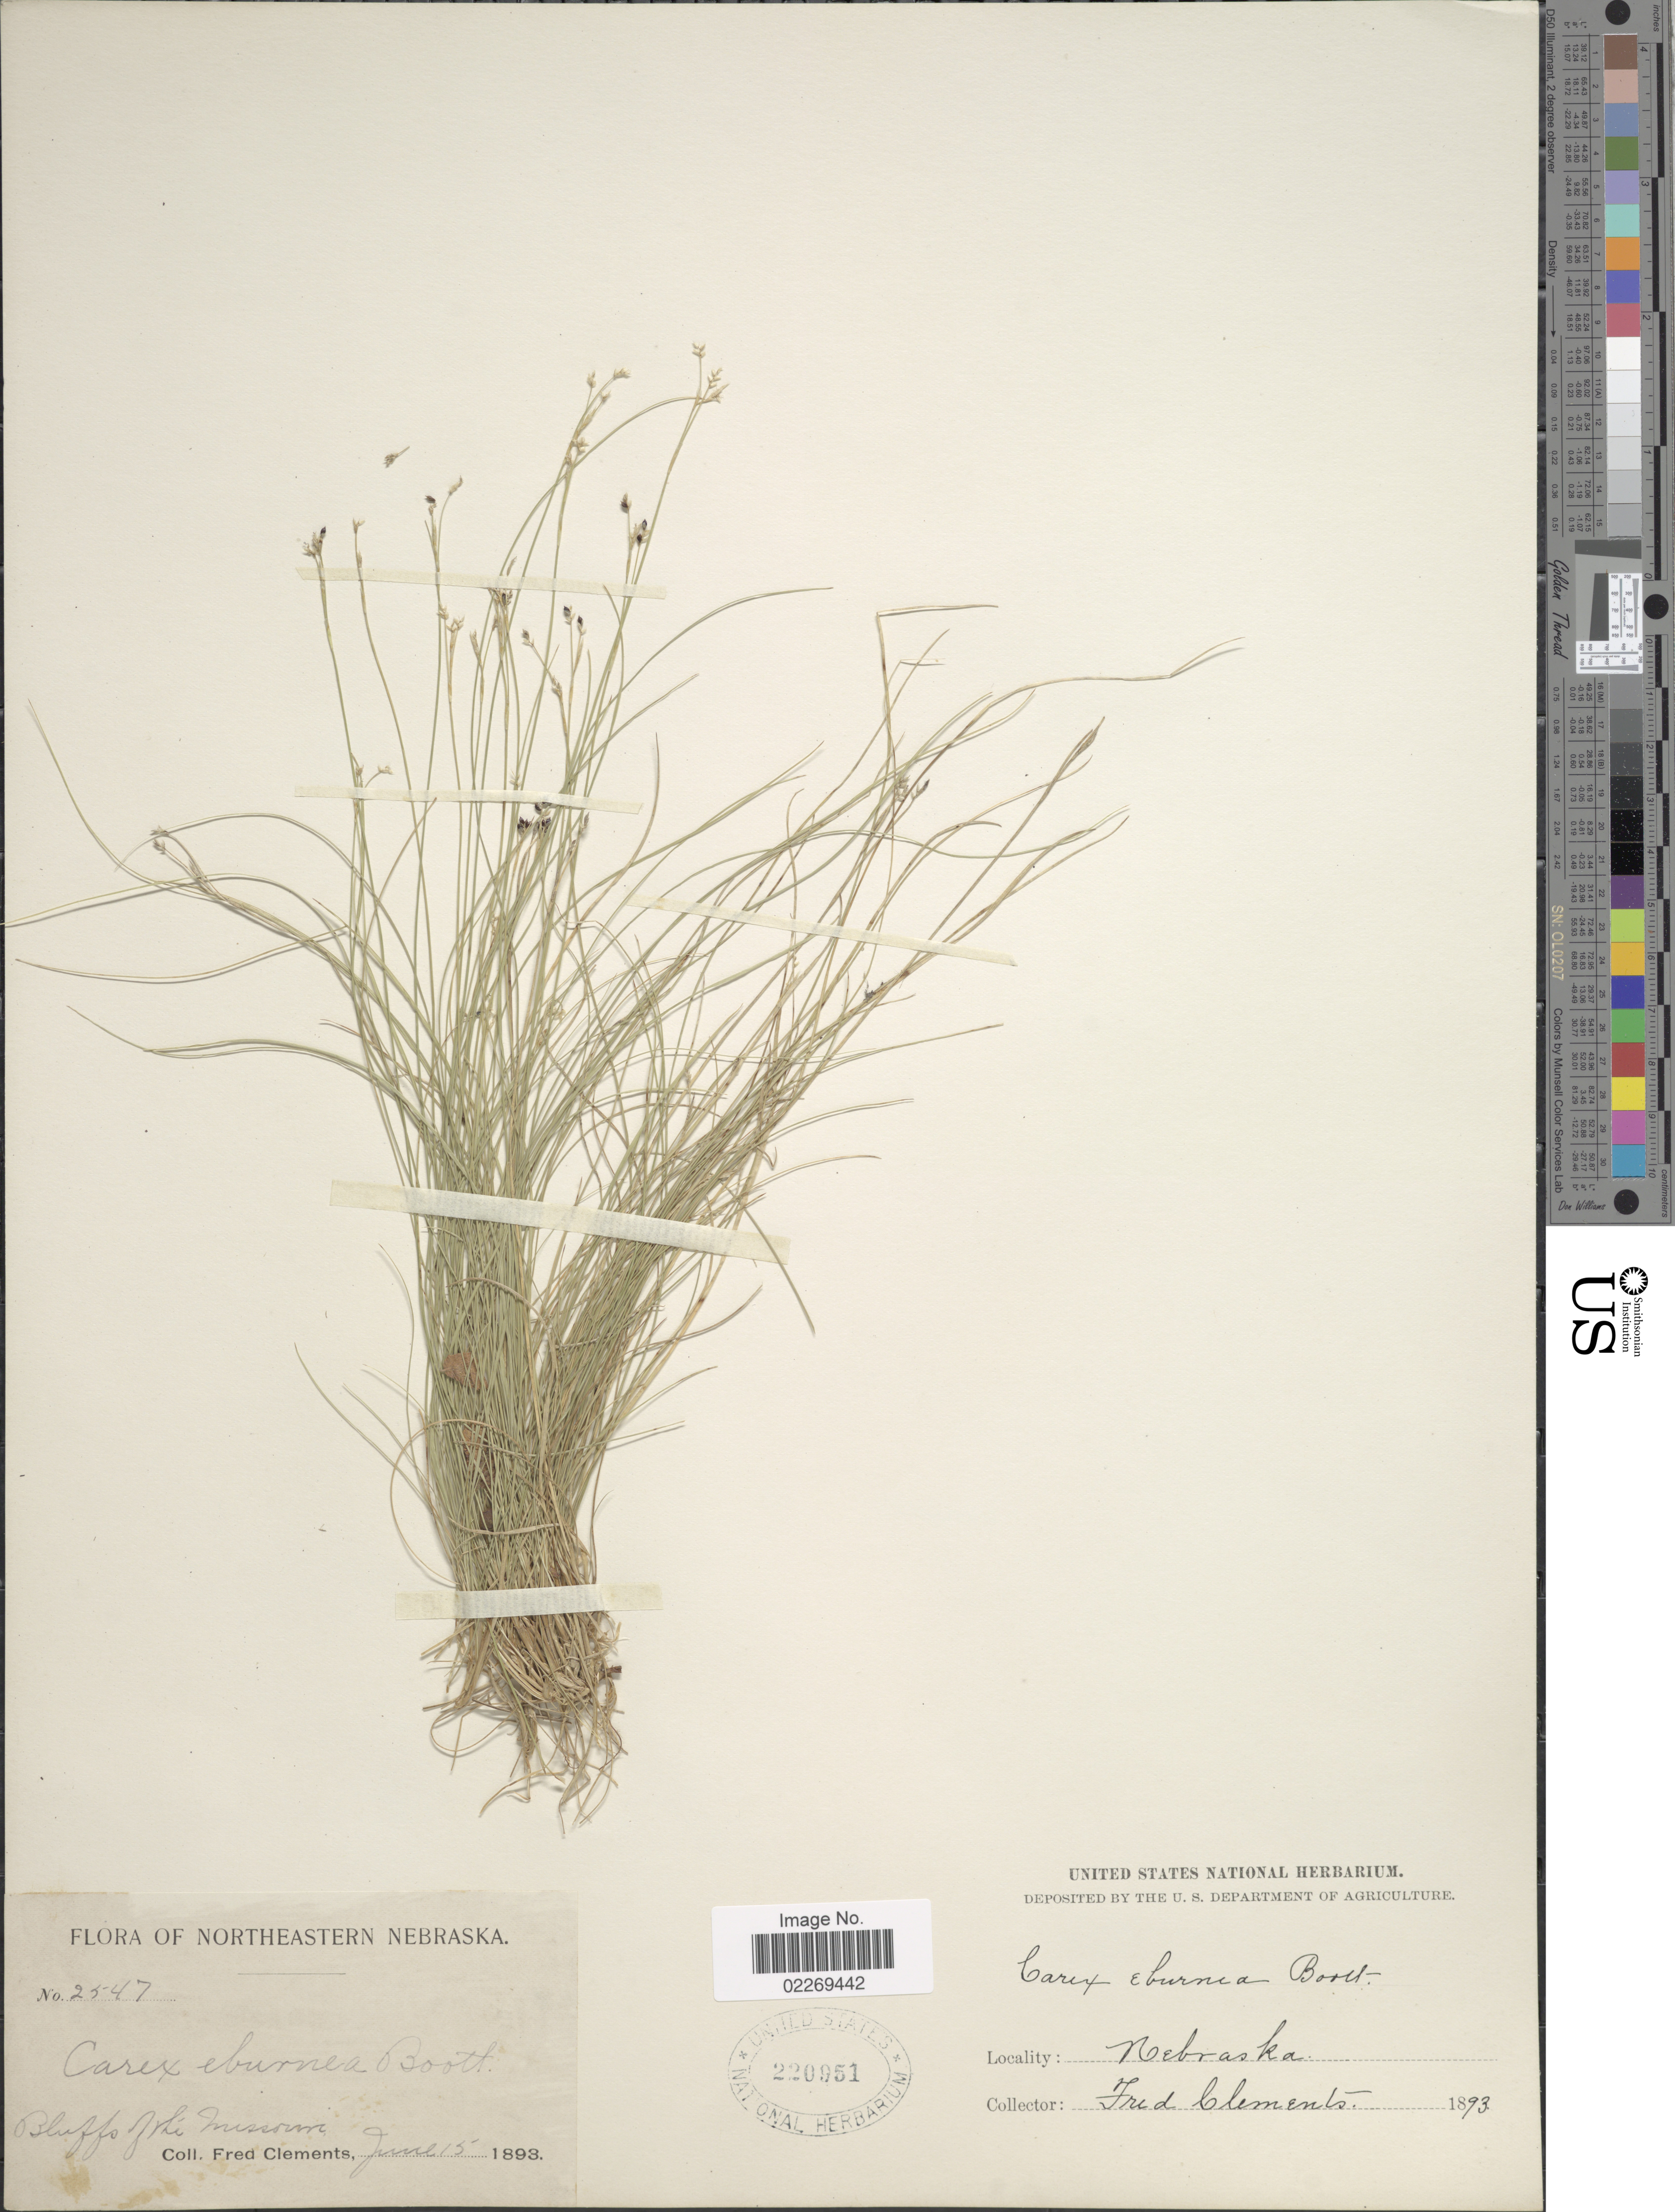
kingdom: Plantae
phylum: Tracheophyta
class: Liliopsida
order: Poales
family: Cyperaceae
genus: Carex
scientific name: Carex eburnea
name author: Boott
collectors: F. Clements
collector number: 2547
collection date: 1893-06-15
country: United States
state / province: Nebraska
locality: Northeastern Nebraska. Bluffs of the Missouri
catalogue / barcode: US 220951